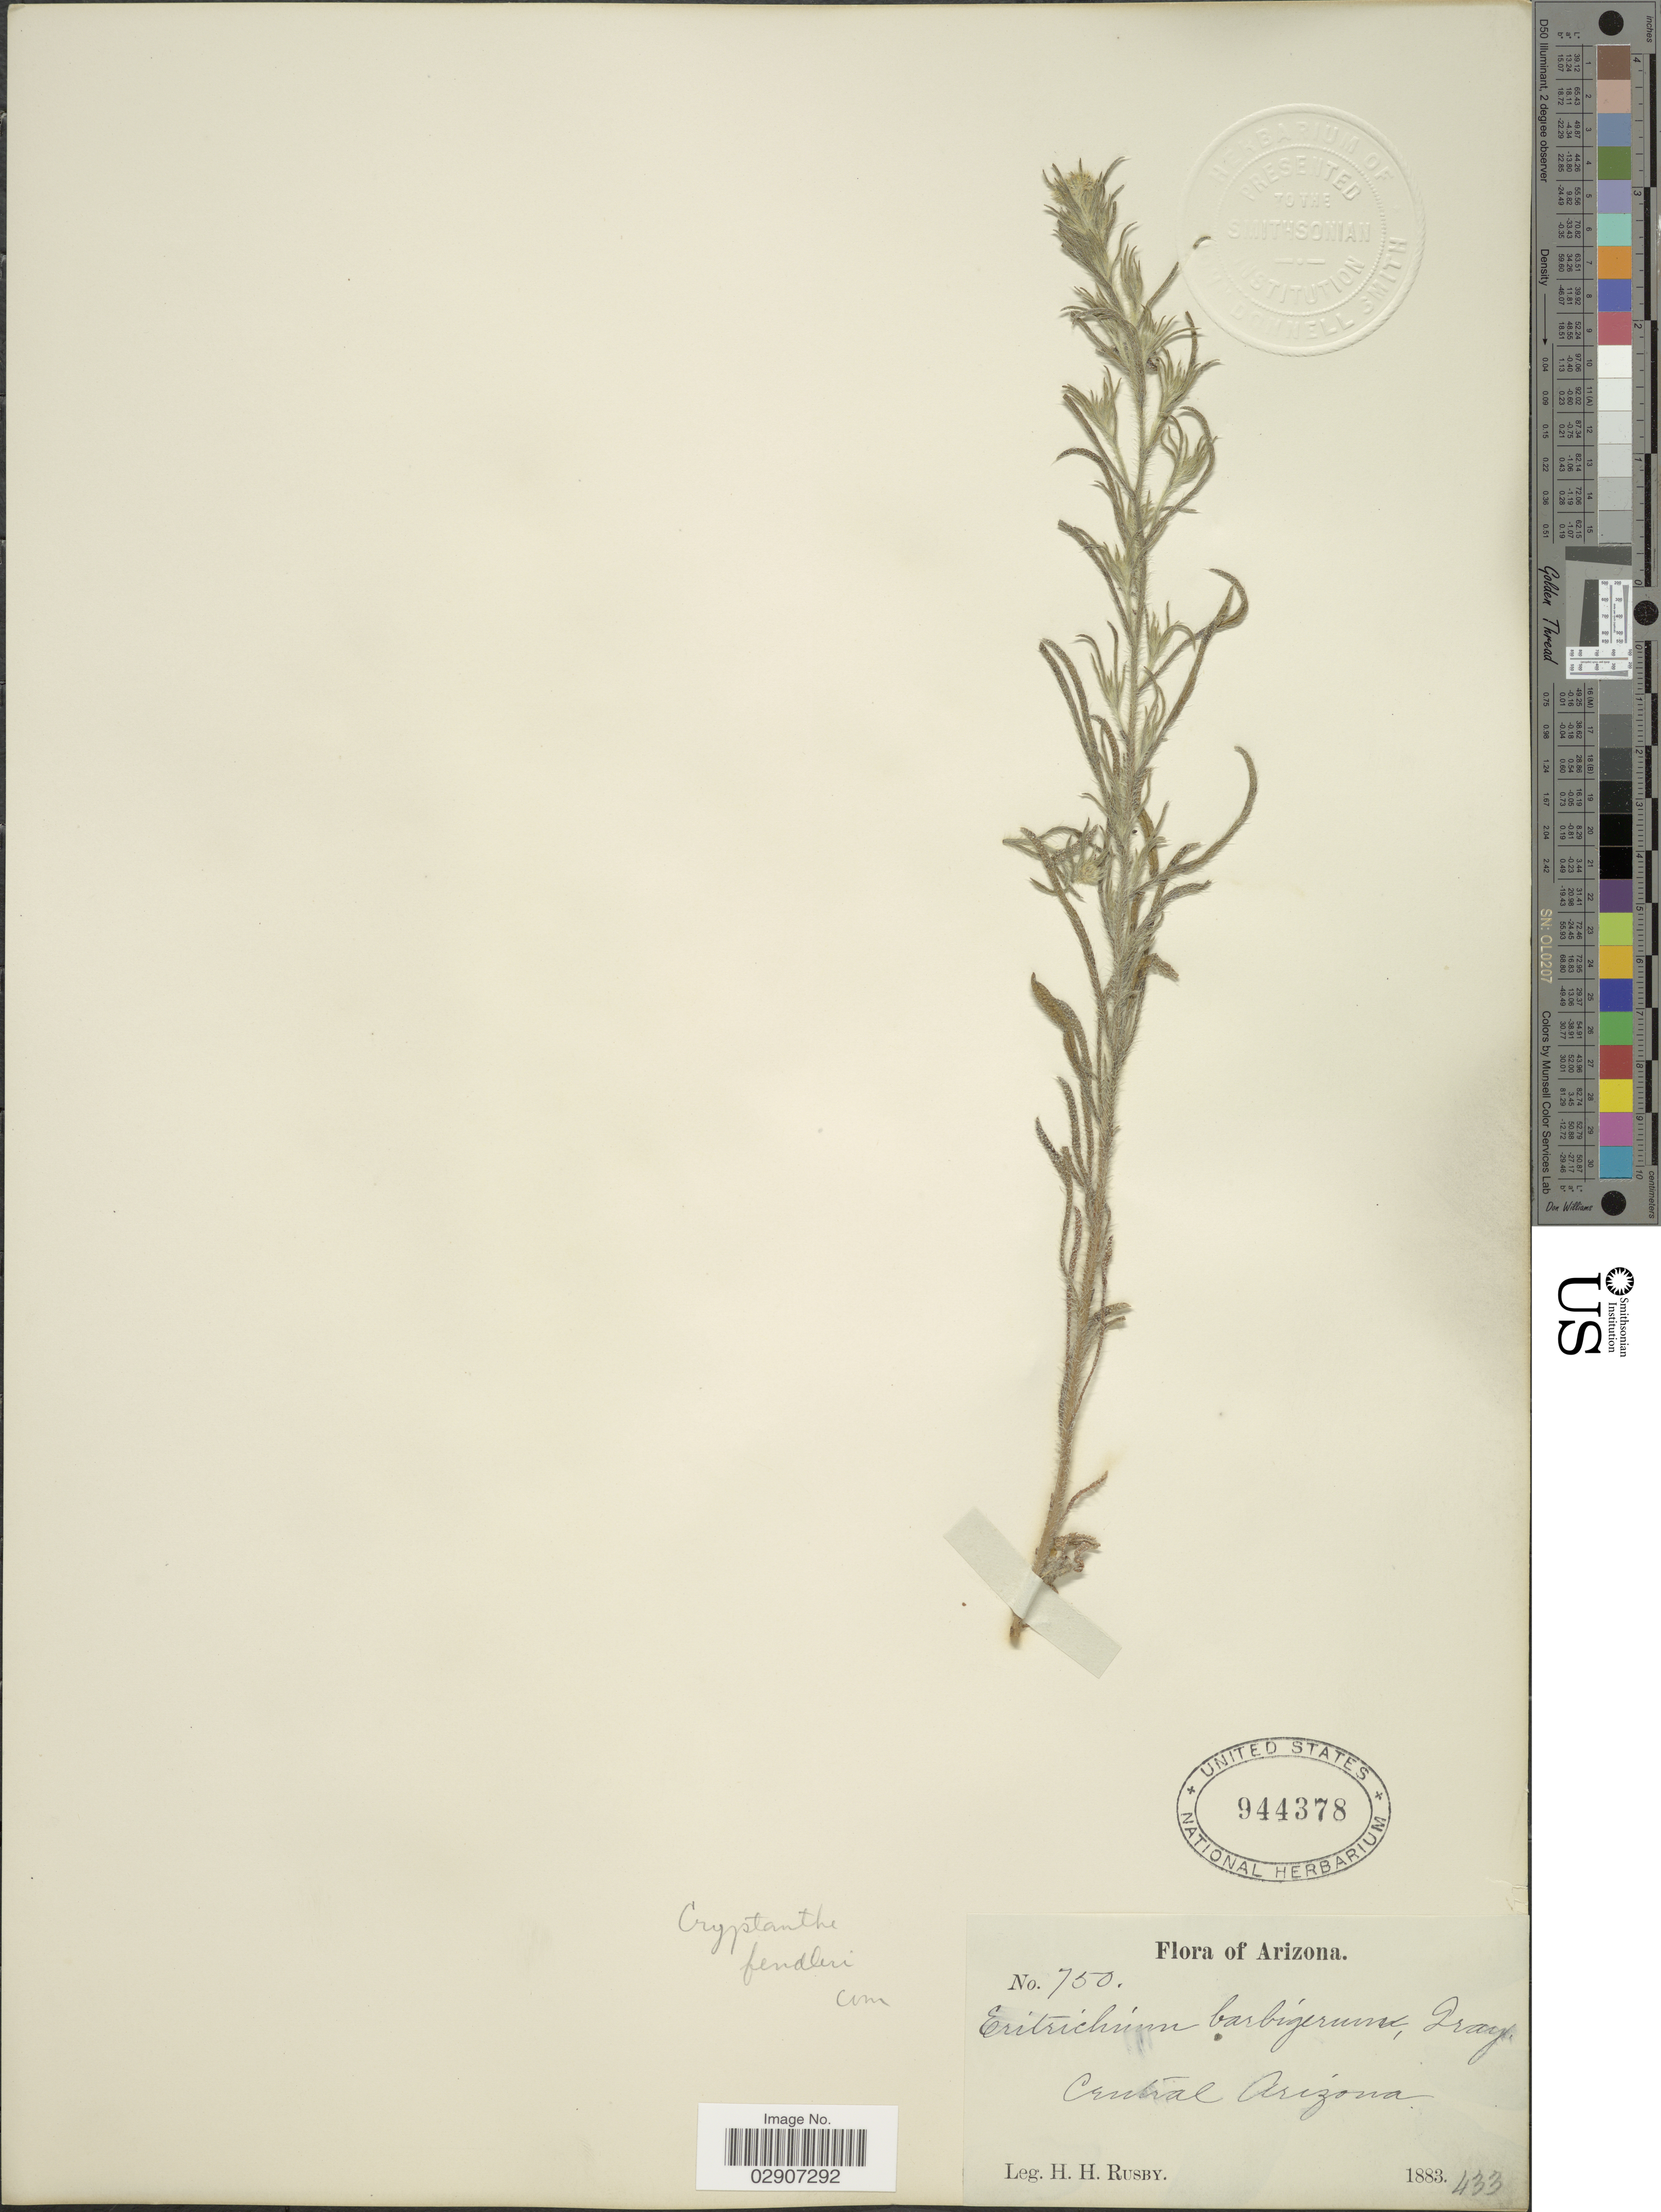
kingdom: Plantae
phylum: Tracheophyta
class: Magnoliopsida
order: Boraginales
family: Boraginaceae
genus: Cryptantha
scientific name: Cryptantha fendleri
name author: (A. Gray) Greene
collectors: H. H. Rusby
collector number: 750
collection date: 1883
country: United States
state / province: Arizona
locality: Central Arizona.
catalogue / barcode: US 944378